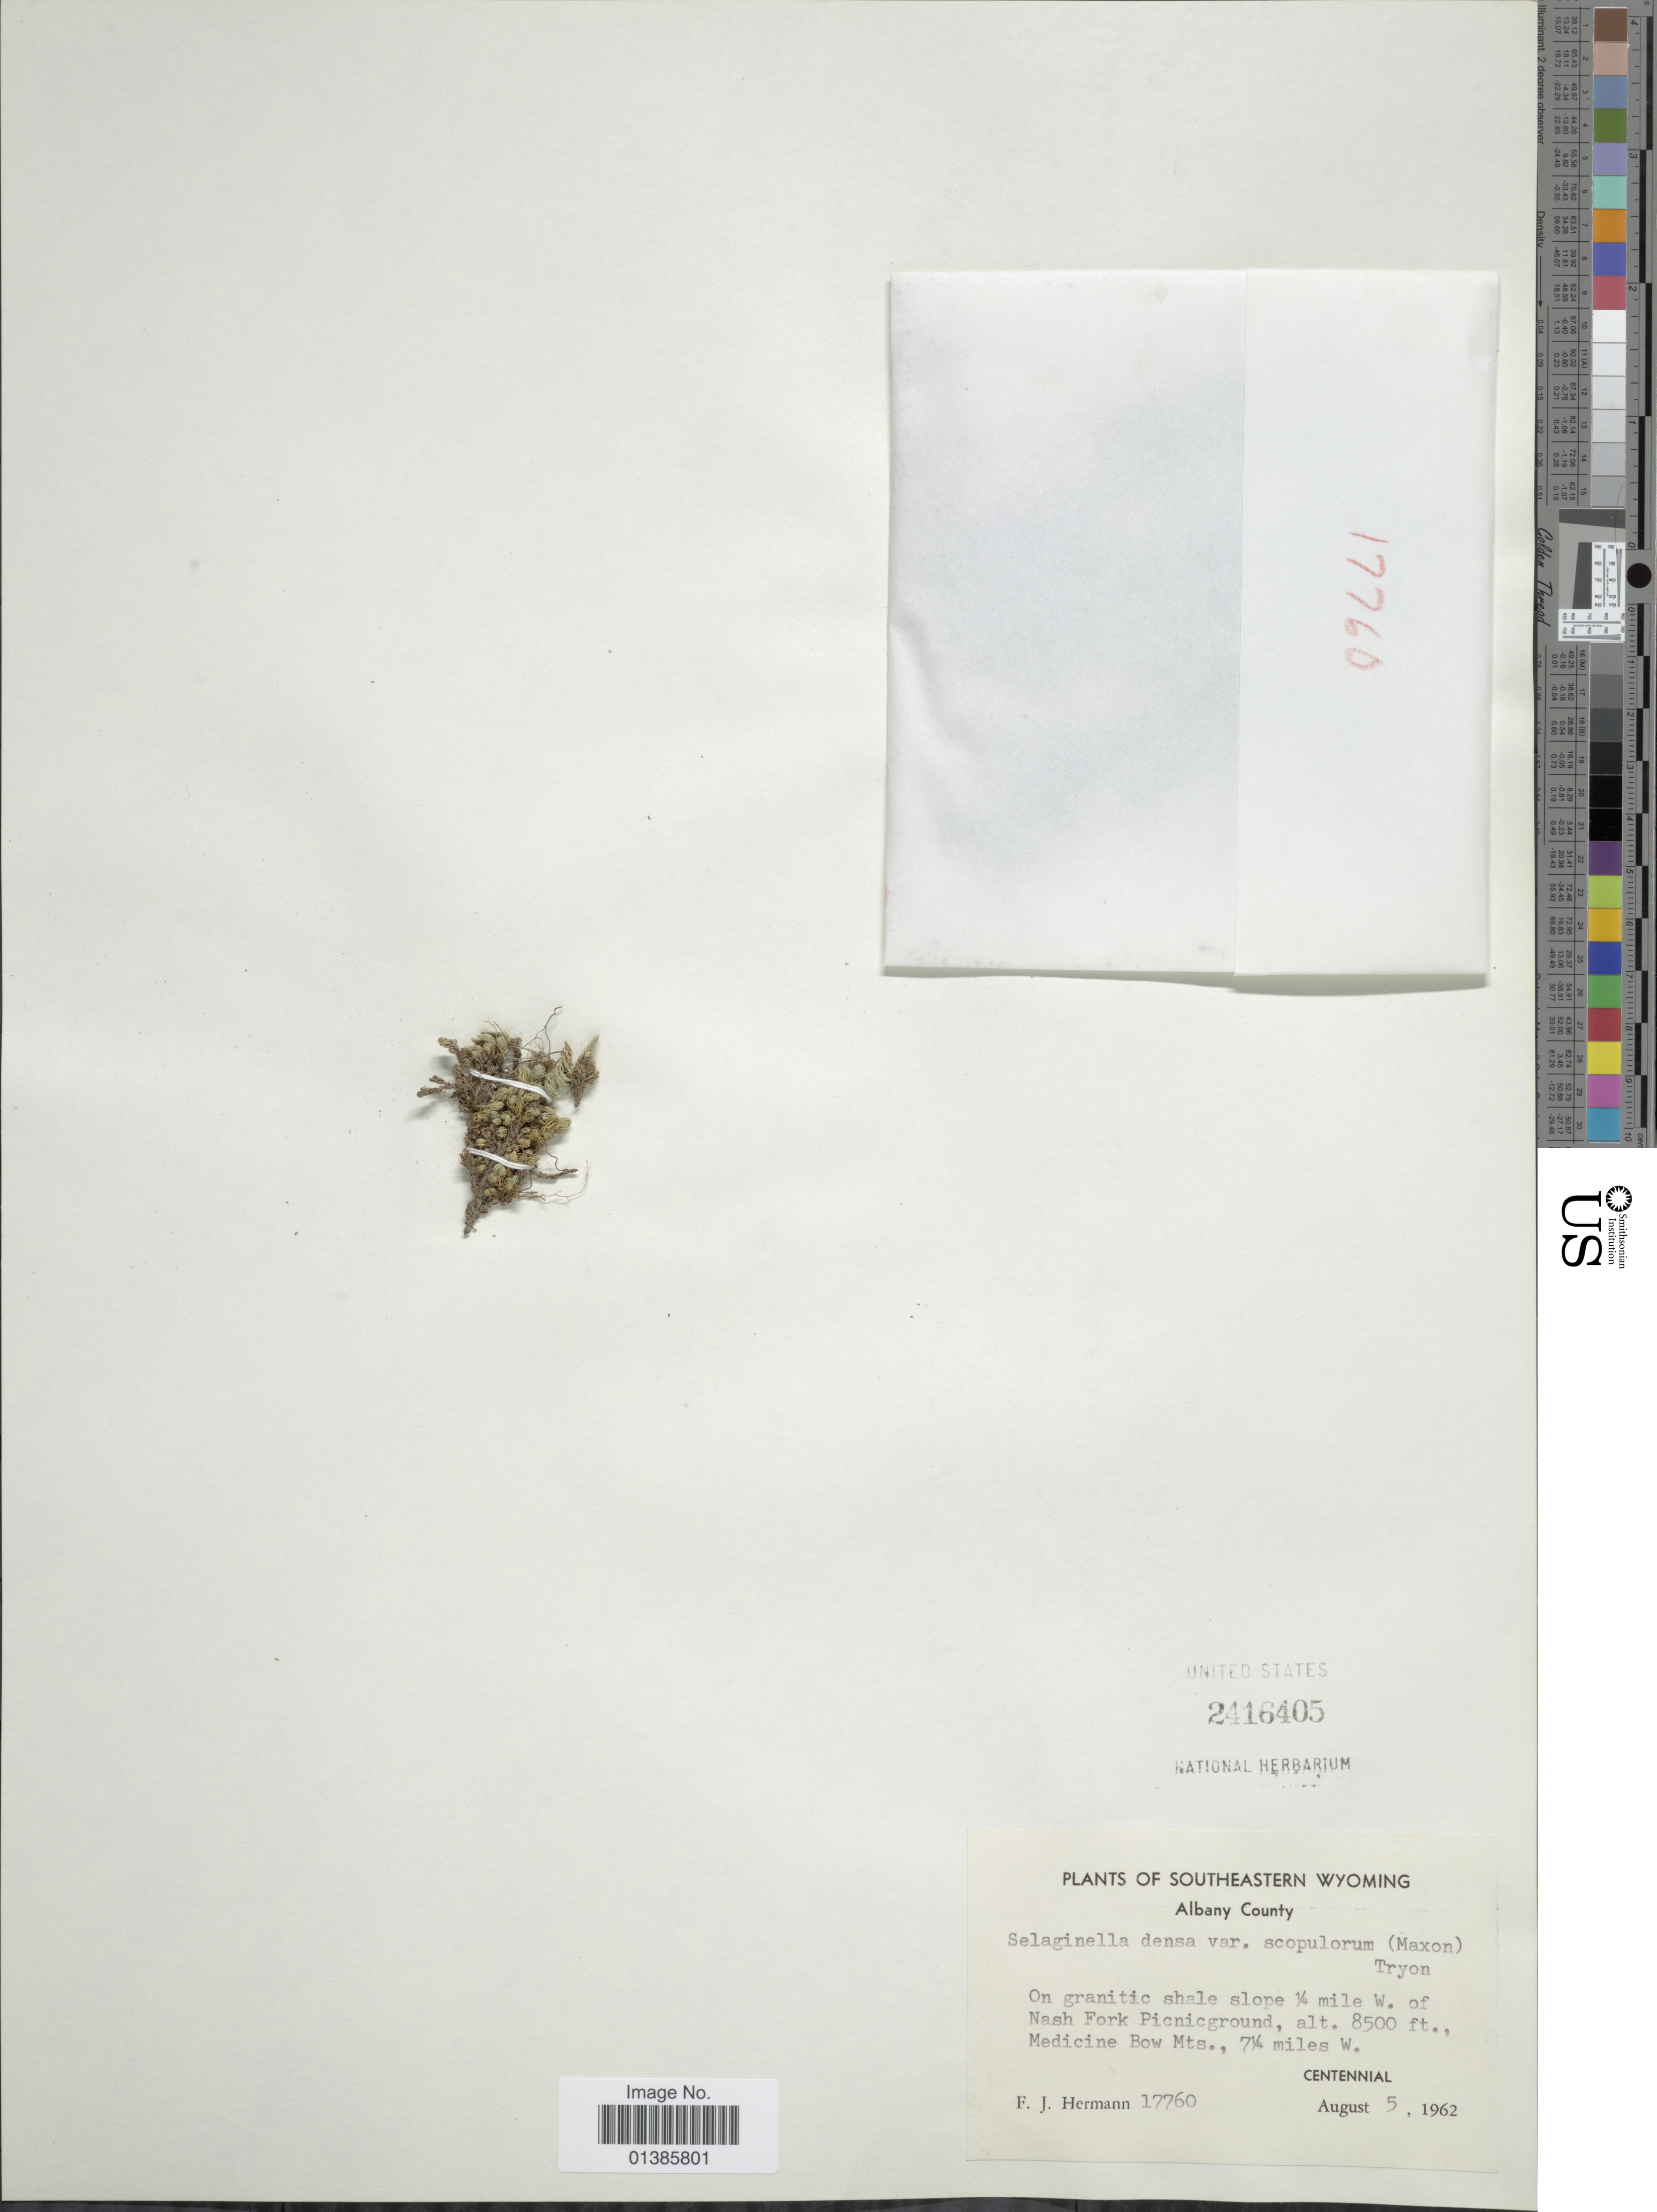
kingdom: Plantae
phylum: Tracheophyta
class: Lycopodiopsida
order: Selaginellales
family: Selaginellaceae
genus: Selaginella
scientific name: Selaginella densa var. scopulorum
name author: (Maxon) R.M. Tryon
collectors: F. J. Hermann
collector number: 17760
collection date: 1962-08-05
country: United States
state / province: Wyoming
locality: Southeastern Wyoming. Albany County. On granitic shale slope ¼ mile W. of Nash Fork Picnicground, Medicine Bow Mts., 7¼ miles W. Centennial.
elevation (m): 2591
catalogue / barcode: US 2416405